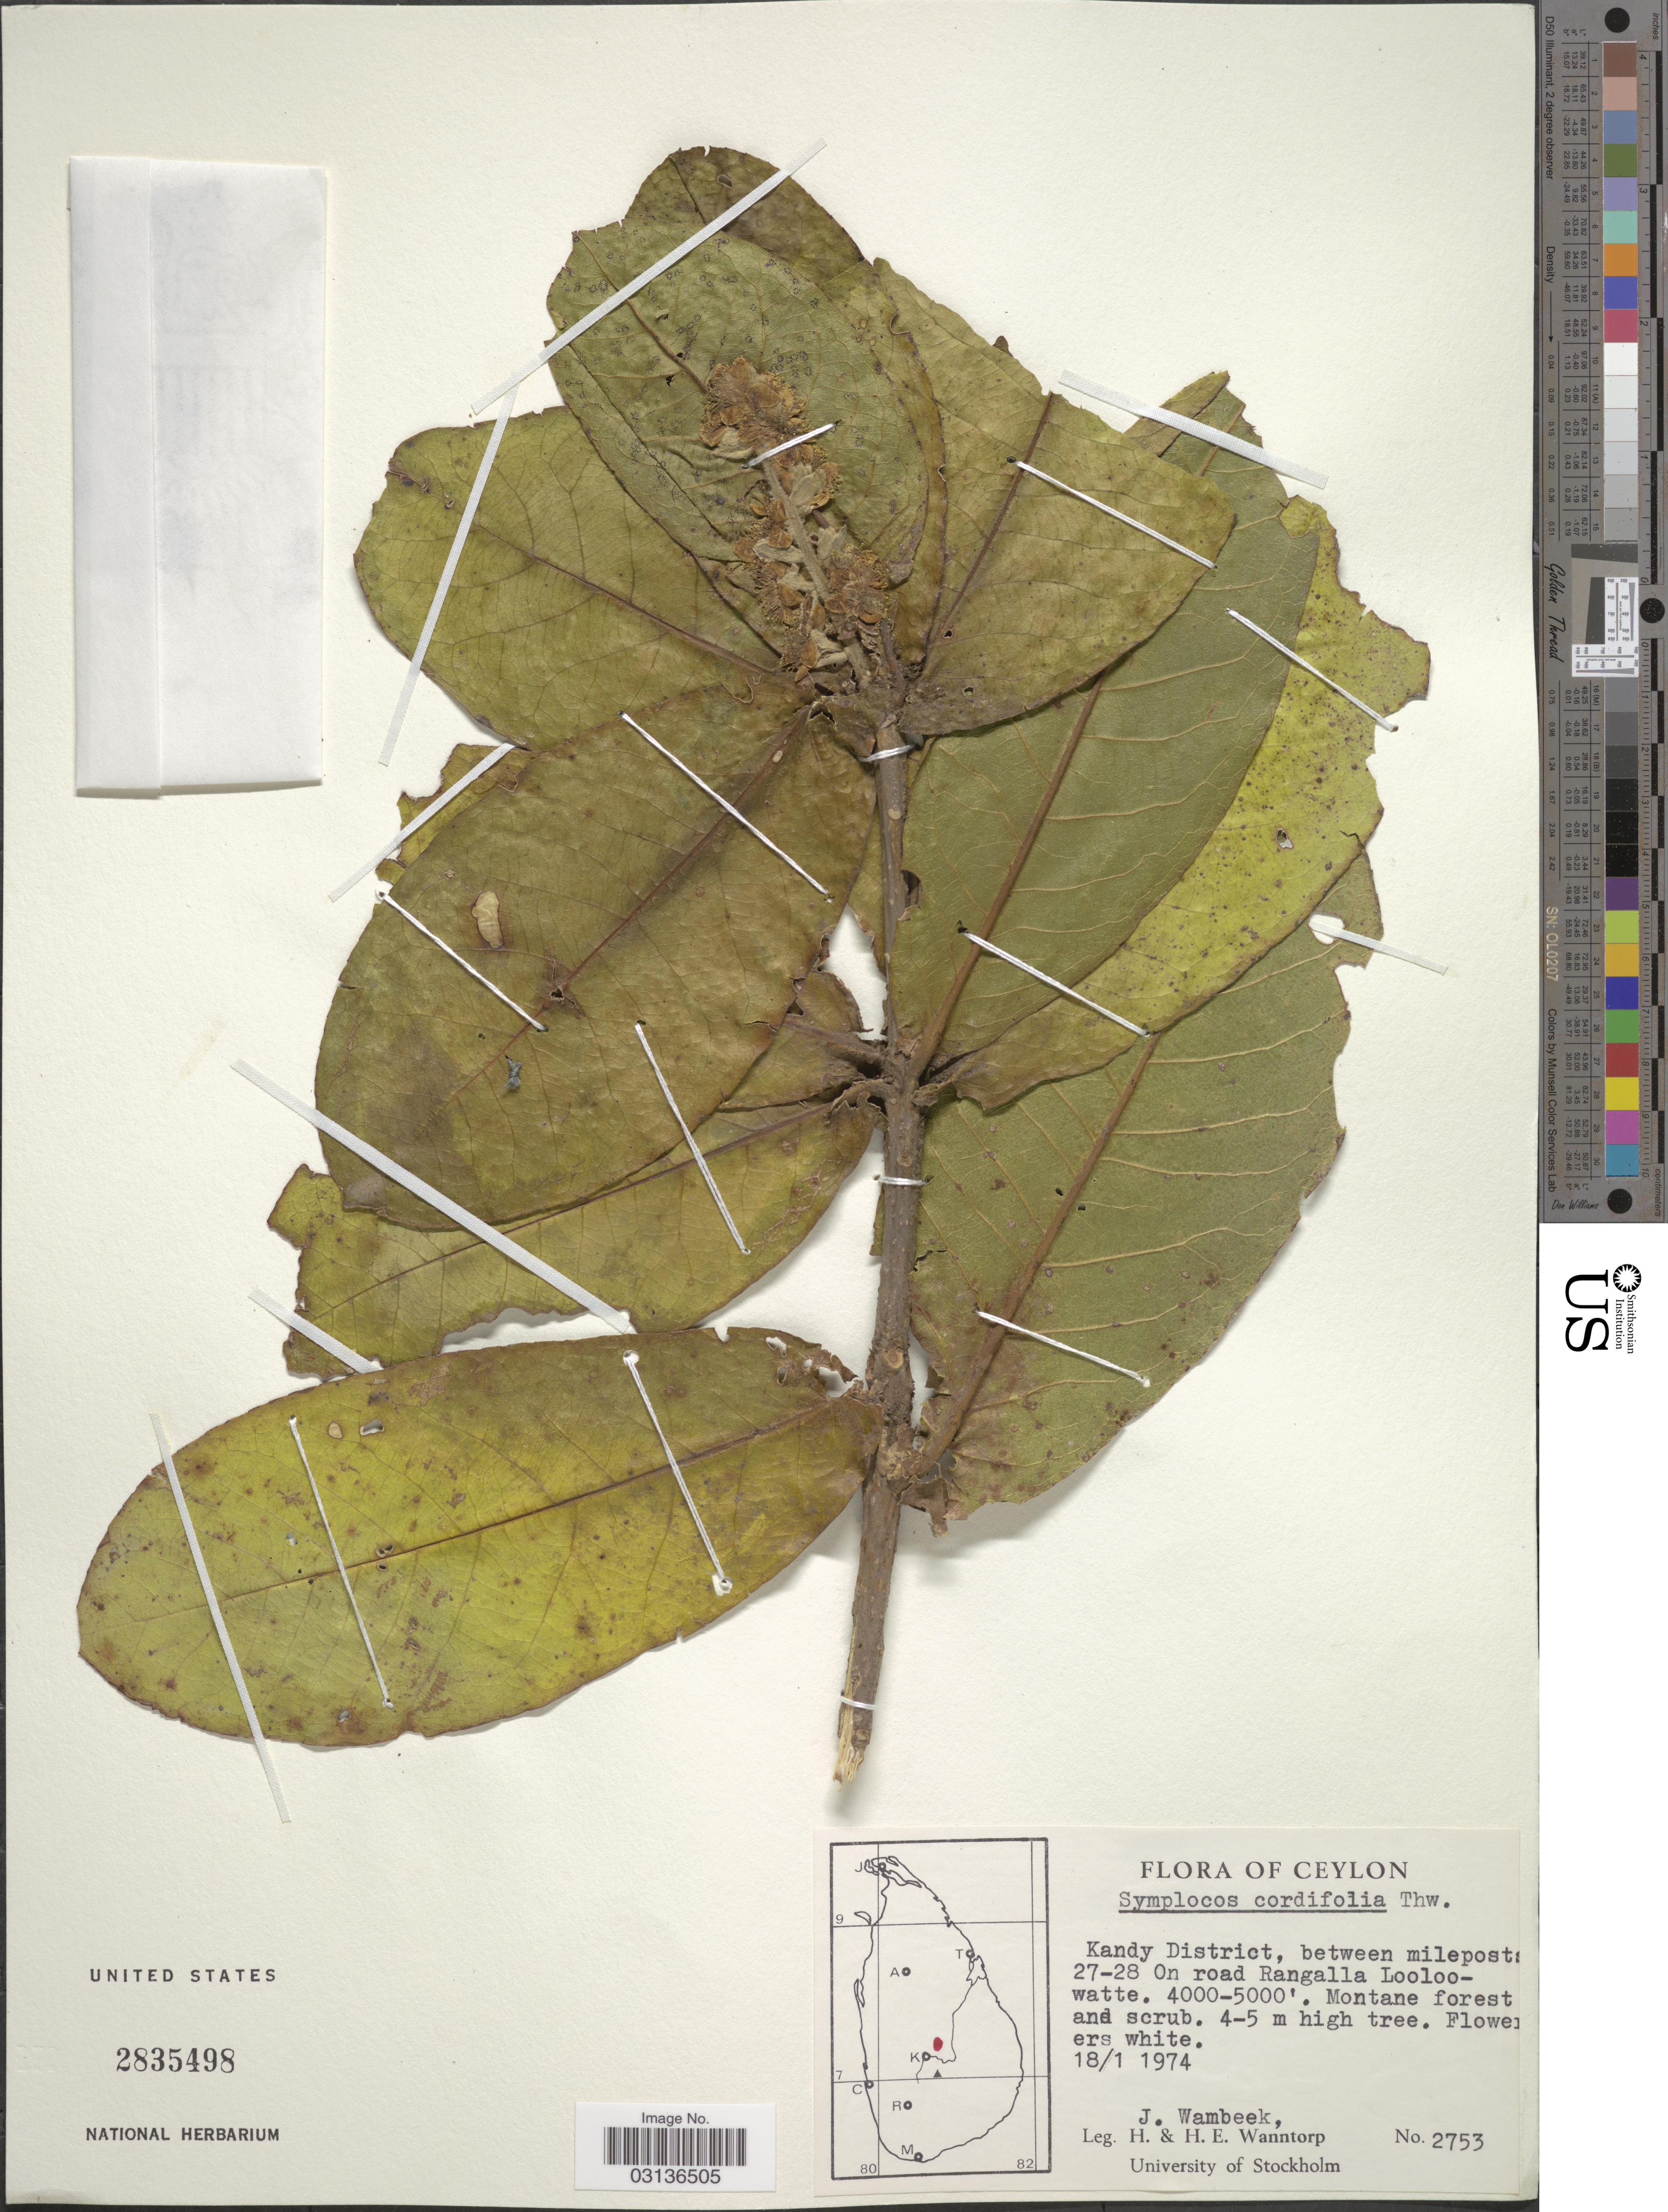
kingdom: Plantae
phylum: Tracheophyta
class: Magnoliopsida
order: Ericales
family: Symplocaceae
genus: Symplocos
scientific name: Symplocos cordifolia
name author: Thwaites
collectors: J. Wambeek, H. Wanntorp & H. Wanntorp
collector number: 2753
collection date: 1974-01-18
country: Sri Lanka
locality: Ceylon. Kandy District, between mileposts 27 - 28 On road the Rangalla - Looloowatte road.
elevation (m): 1219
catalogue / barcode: US 2835498